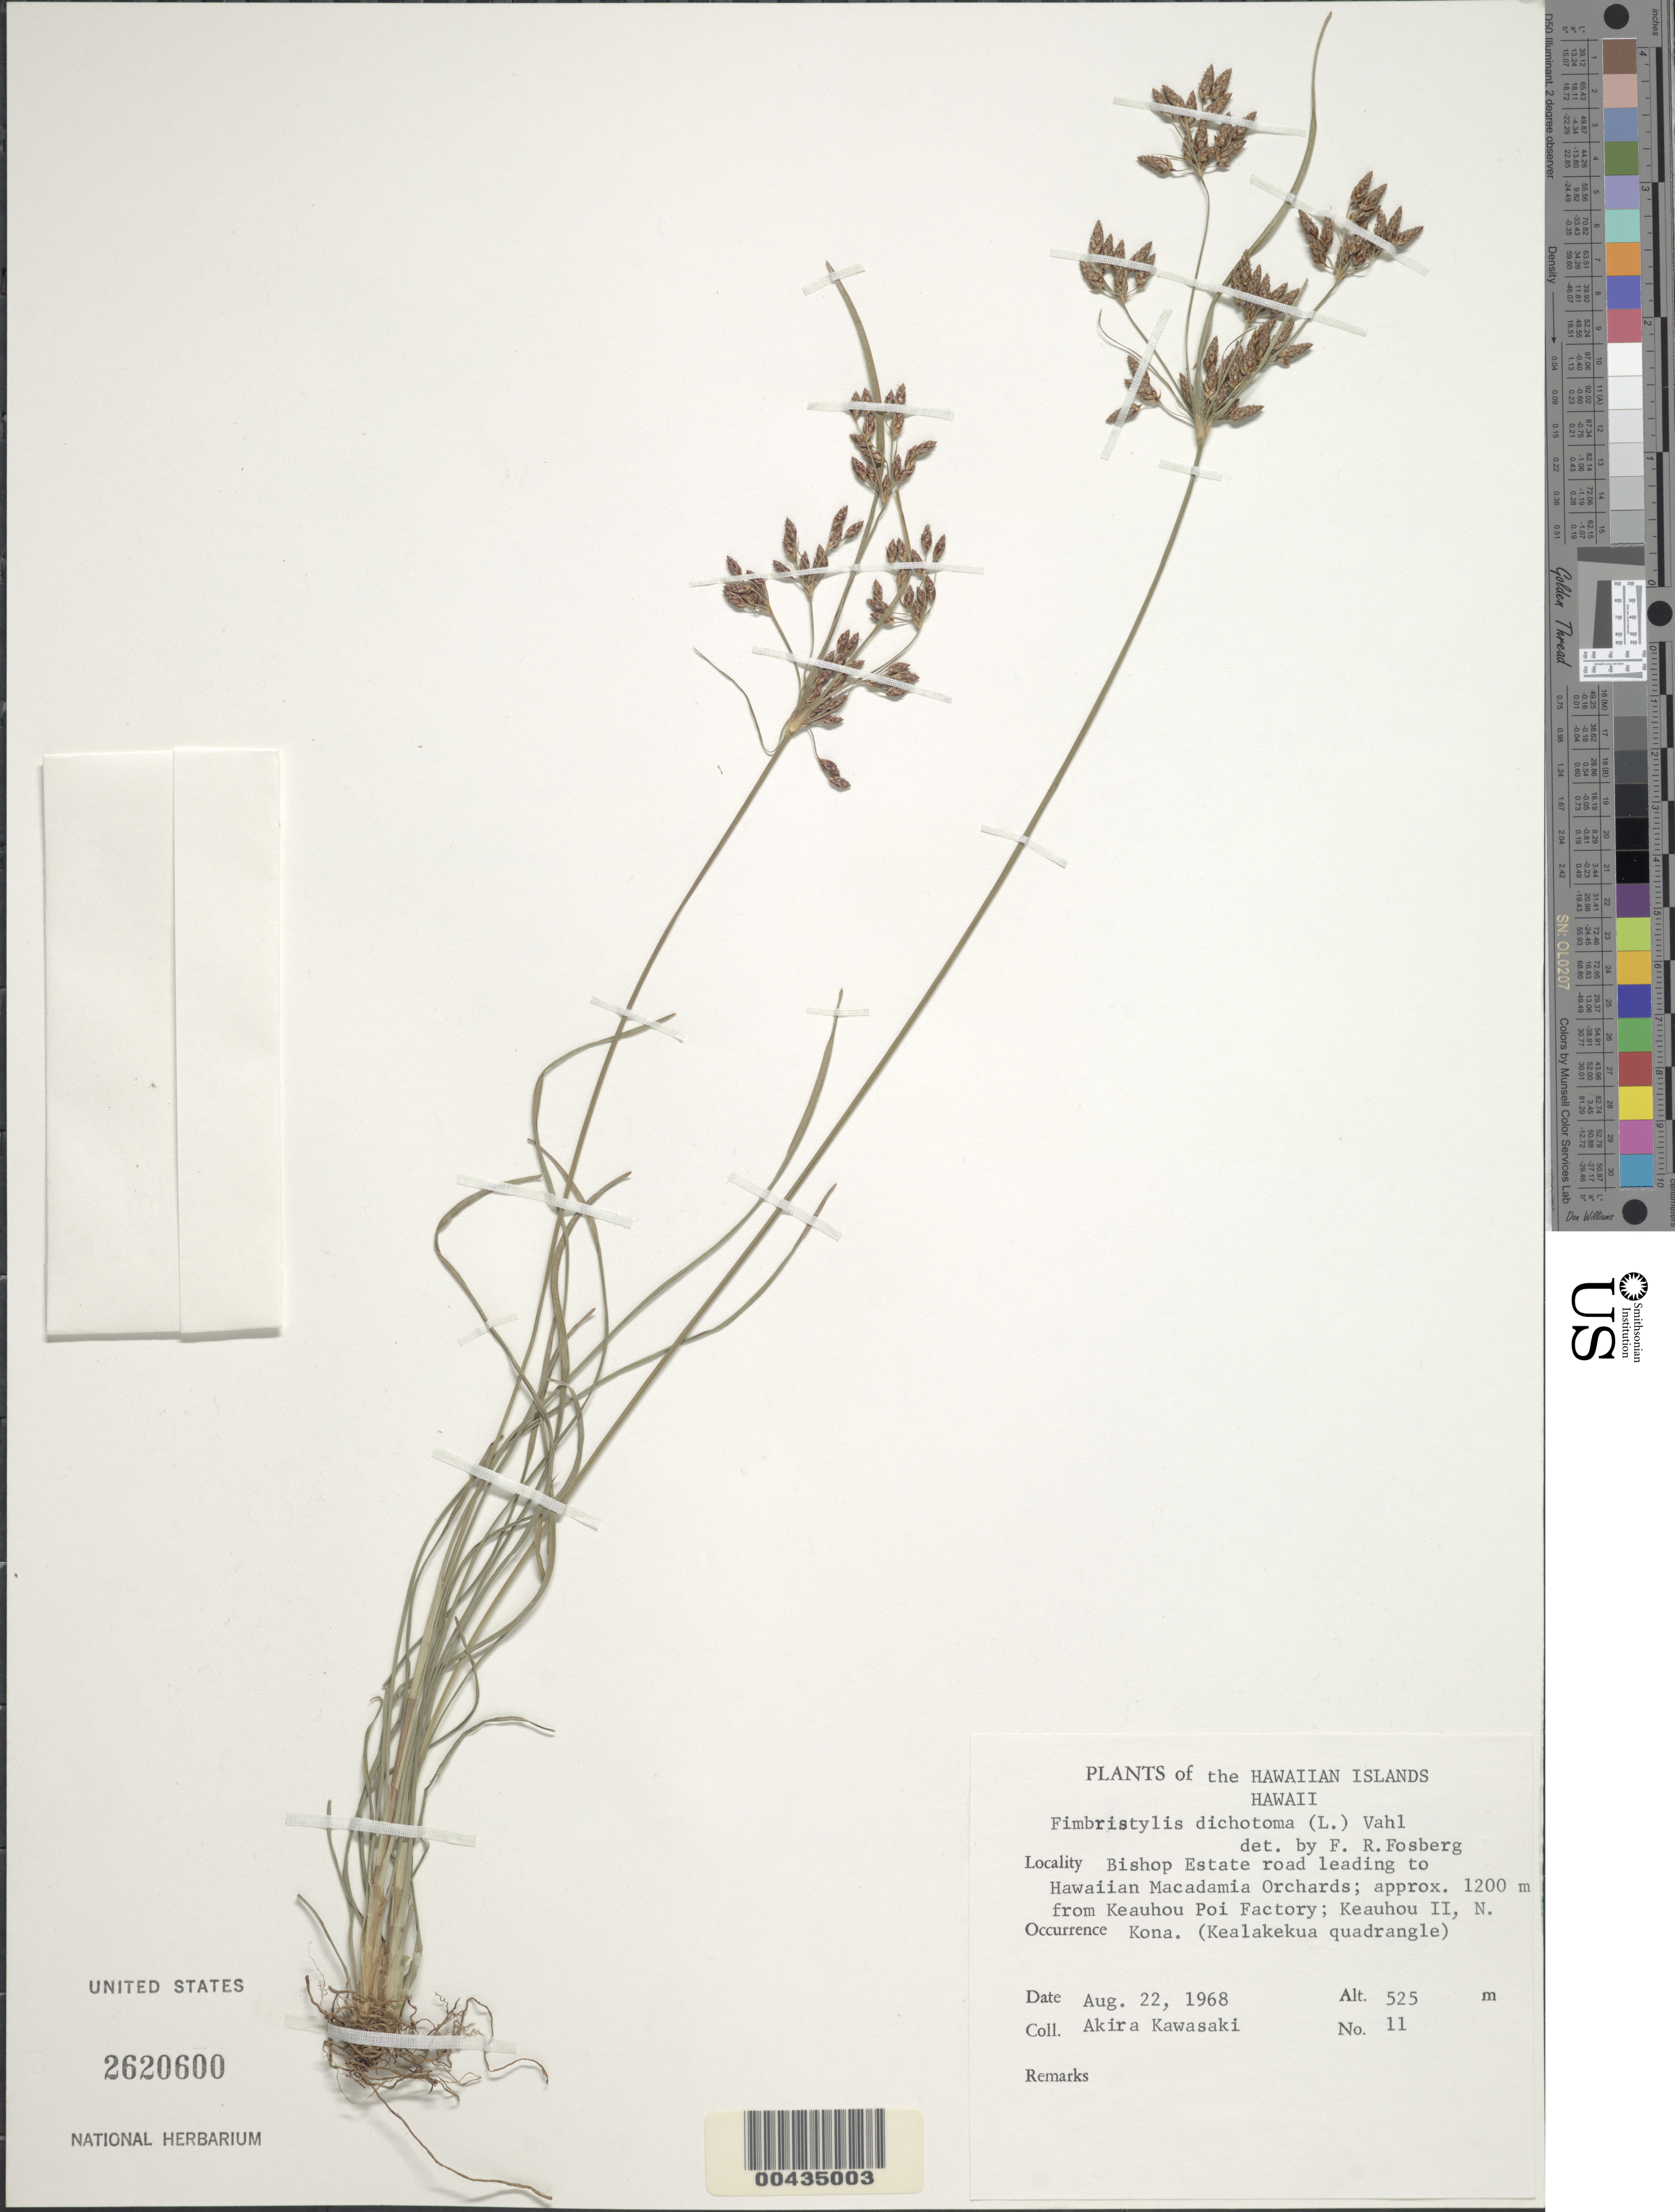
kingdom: Plantae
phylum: Tracheophyta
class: Liliopsida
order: Poales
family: Cyperaceae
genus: Fimbristylis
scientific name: Fimbristylis dichotoma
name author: (L.) Vahl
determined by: Fosberg, F. R.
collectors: A. Kawasaki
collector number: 11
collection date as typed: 22 Aug 1968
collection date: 1968-08-22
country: United States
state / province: Hawaii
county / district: Hawaii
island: Hawaii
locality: Bishop Est. Rd. leading to Hawaiian Macadamia Orchards; from Keauhou Poi Factory; Keauhou II N Kona, Kealakekua quadrangle...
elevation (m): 525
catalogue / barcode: US 2620600